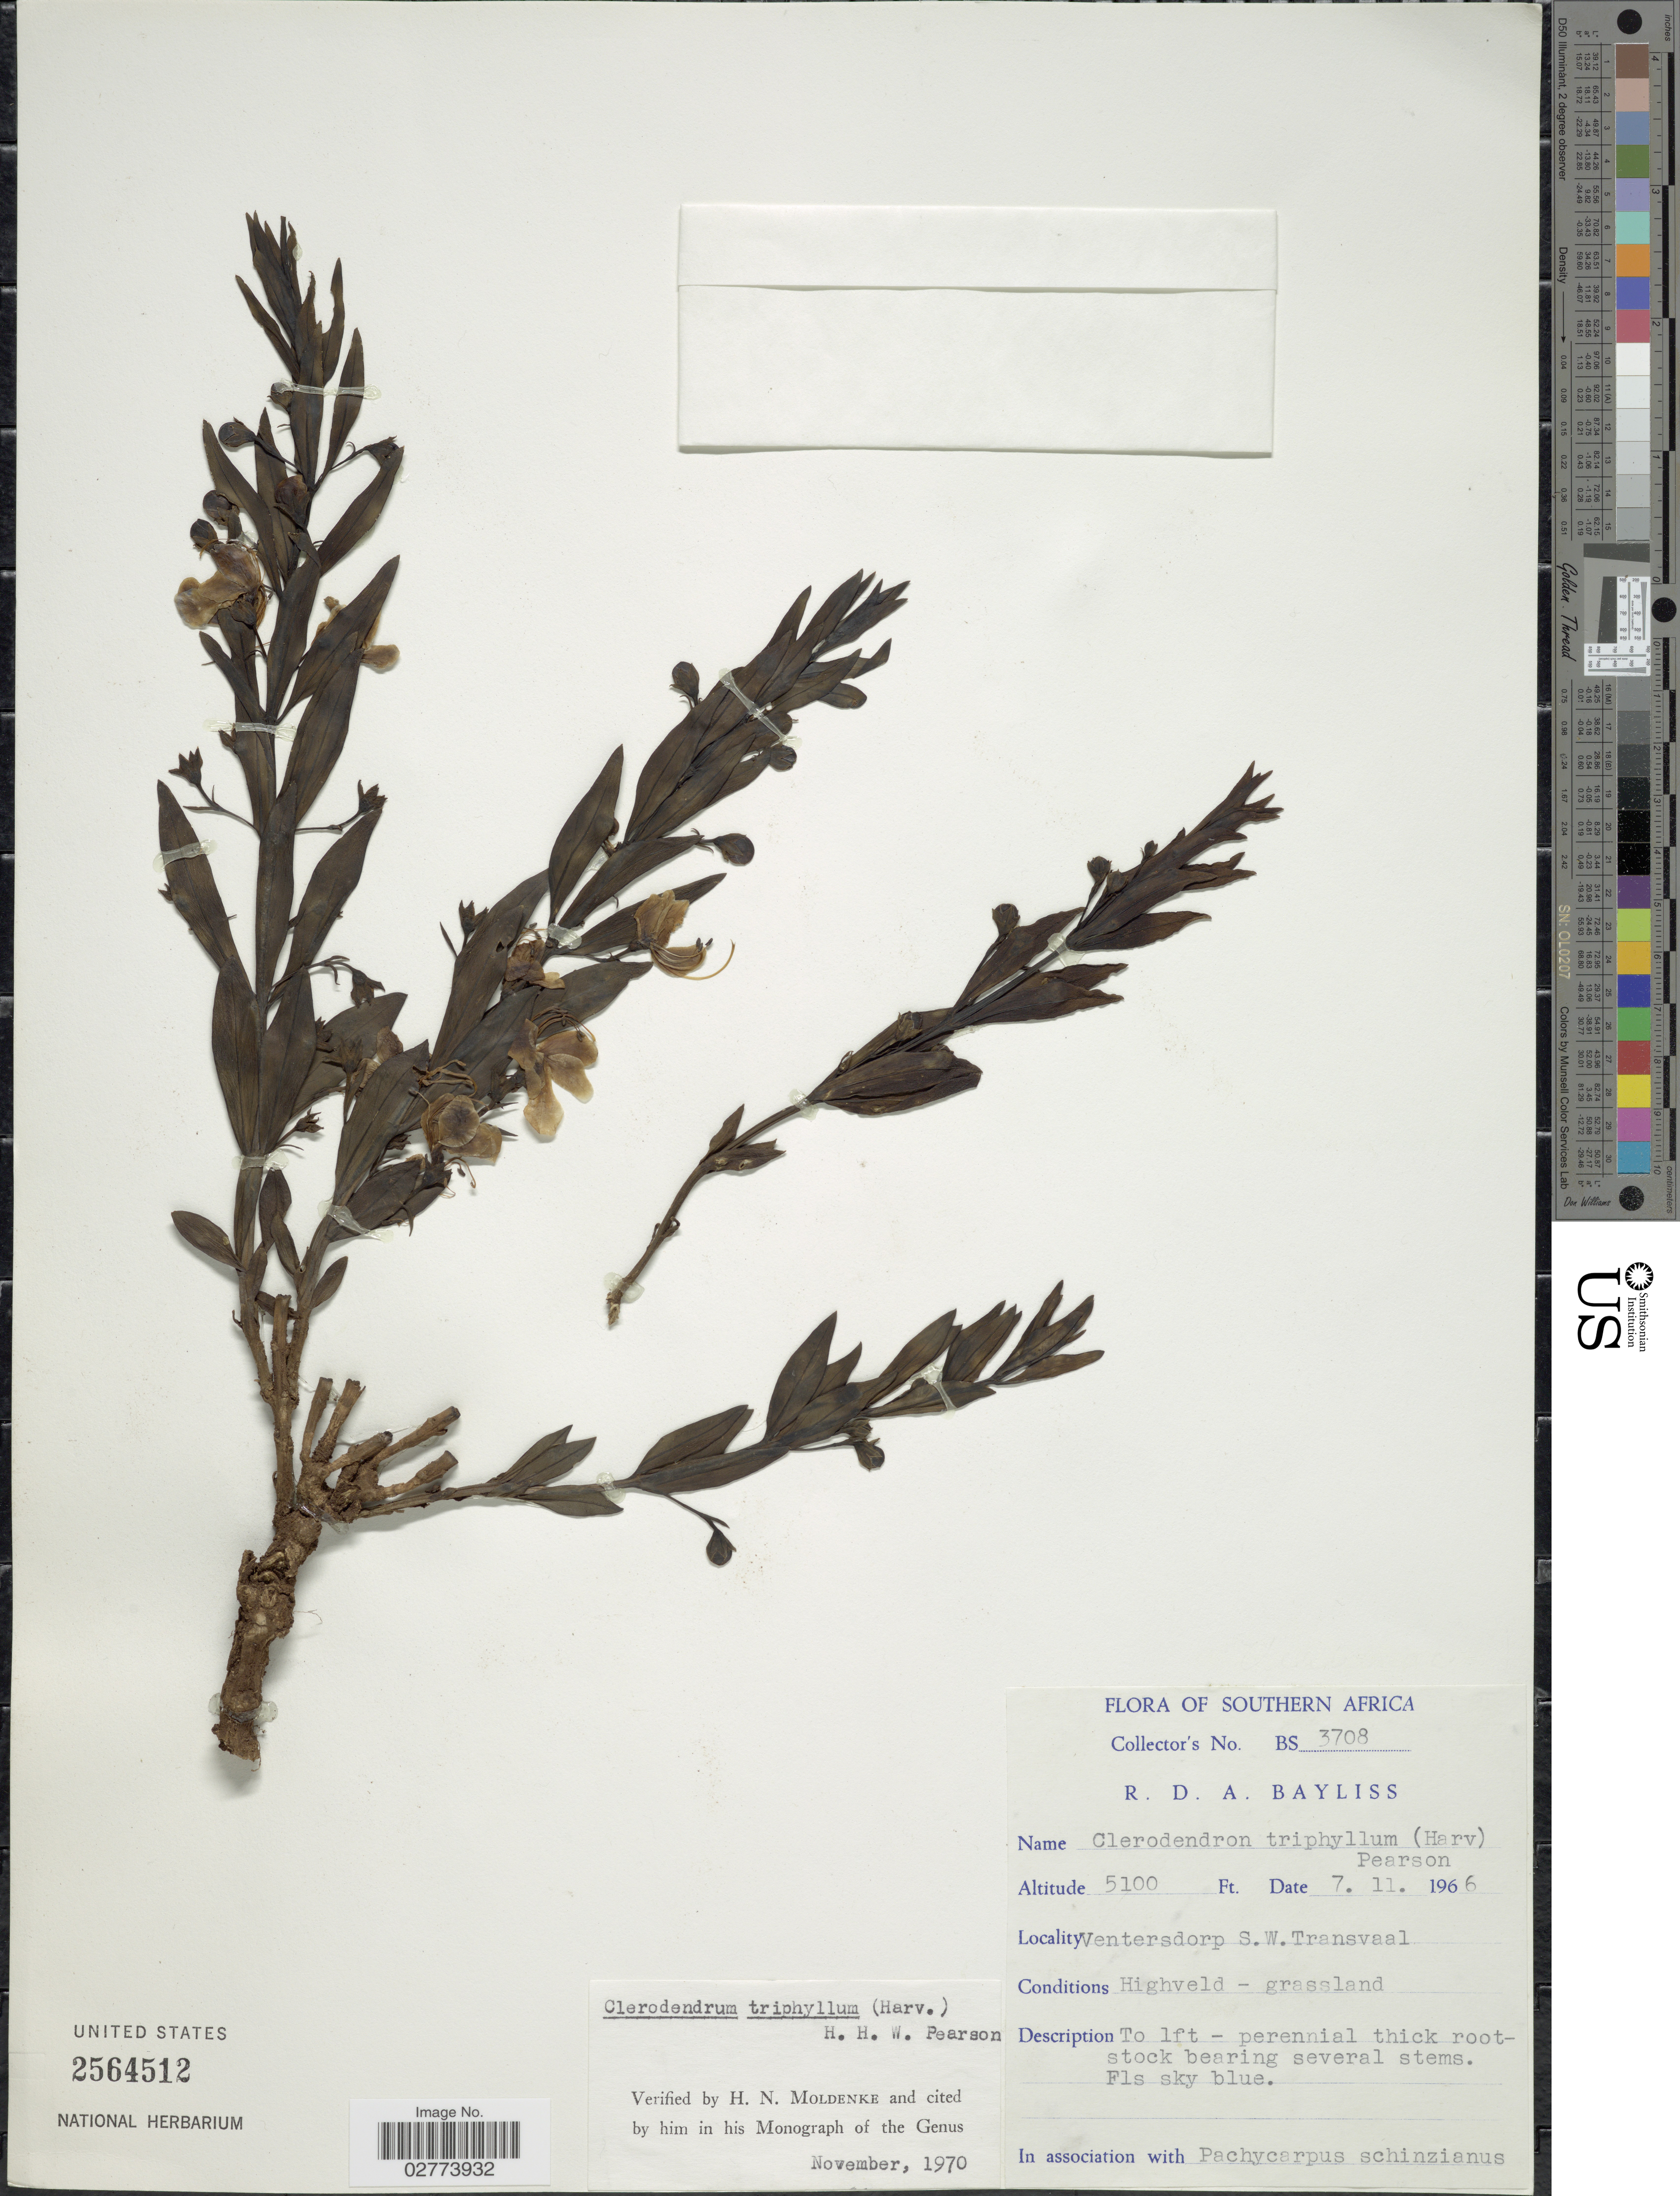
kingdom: Plantae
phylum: Tracheophyta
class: Magnoliopsida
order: Lamiales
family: Lamiaceae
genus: Clerodendrum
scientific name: Clerodendrum triphyllum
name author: (Harv.) H. Pearson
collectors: R. Bayliss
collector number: BS3708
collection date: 1966-11-07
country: South Africa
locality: Wentersdorp S.W. Transvaal.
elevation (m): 1554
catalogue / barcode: US 2564512